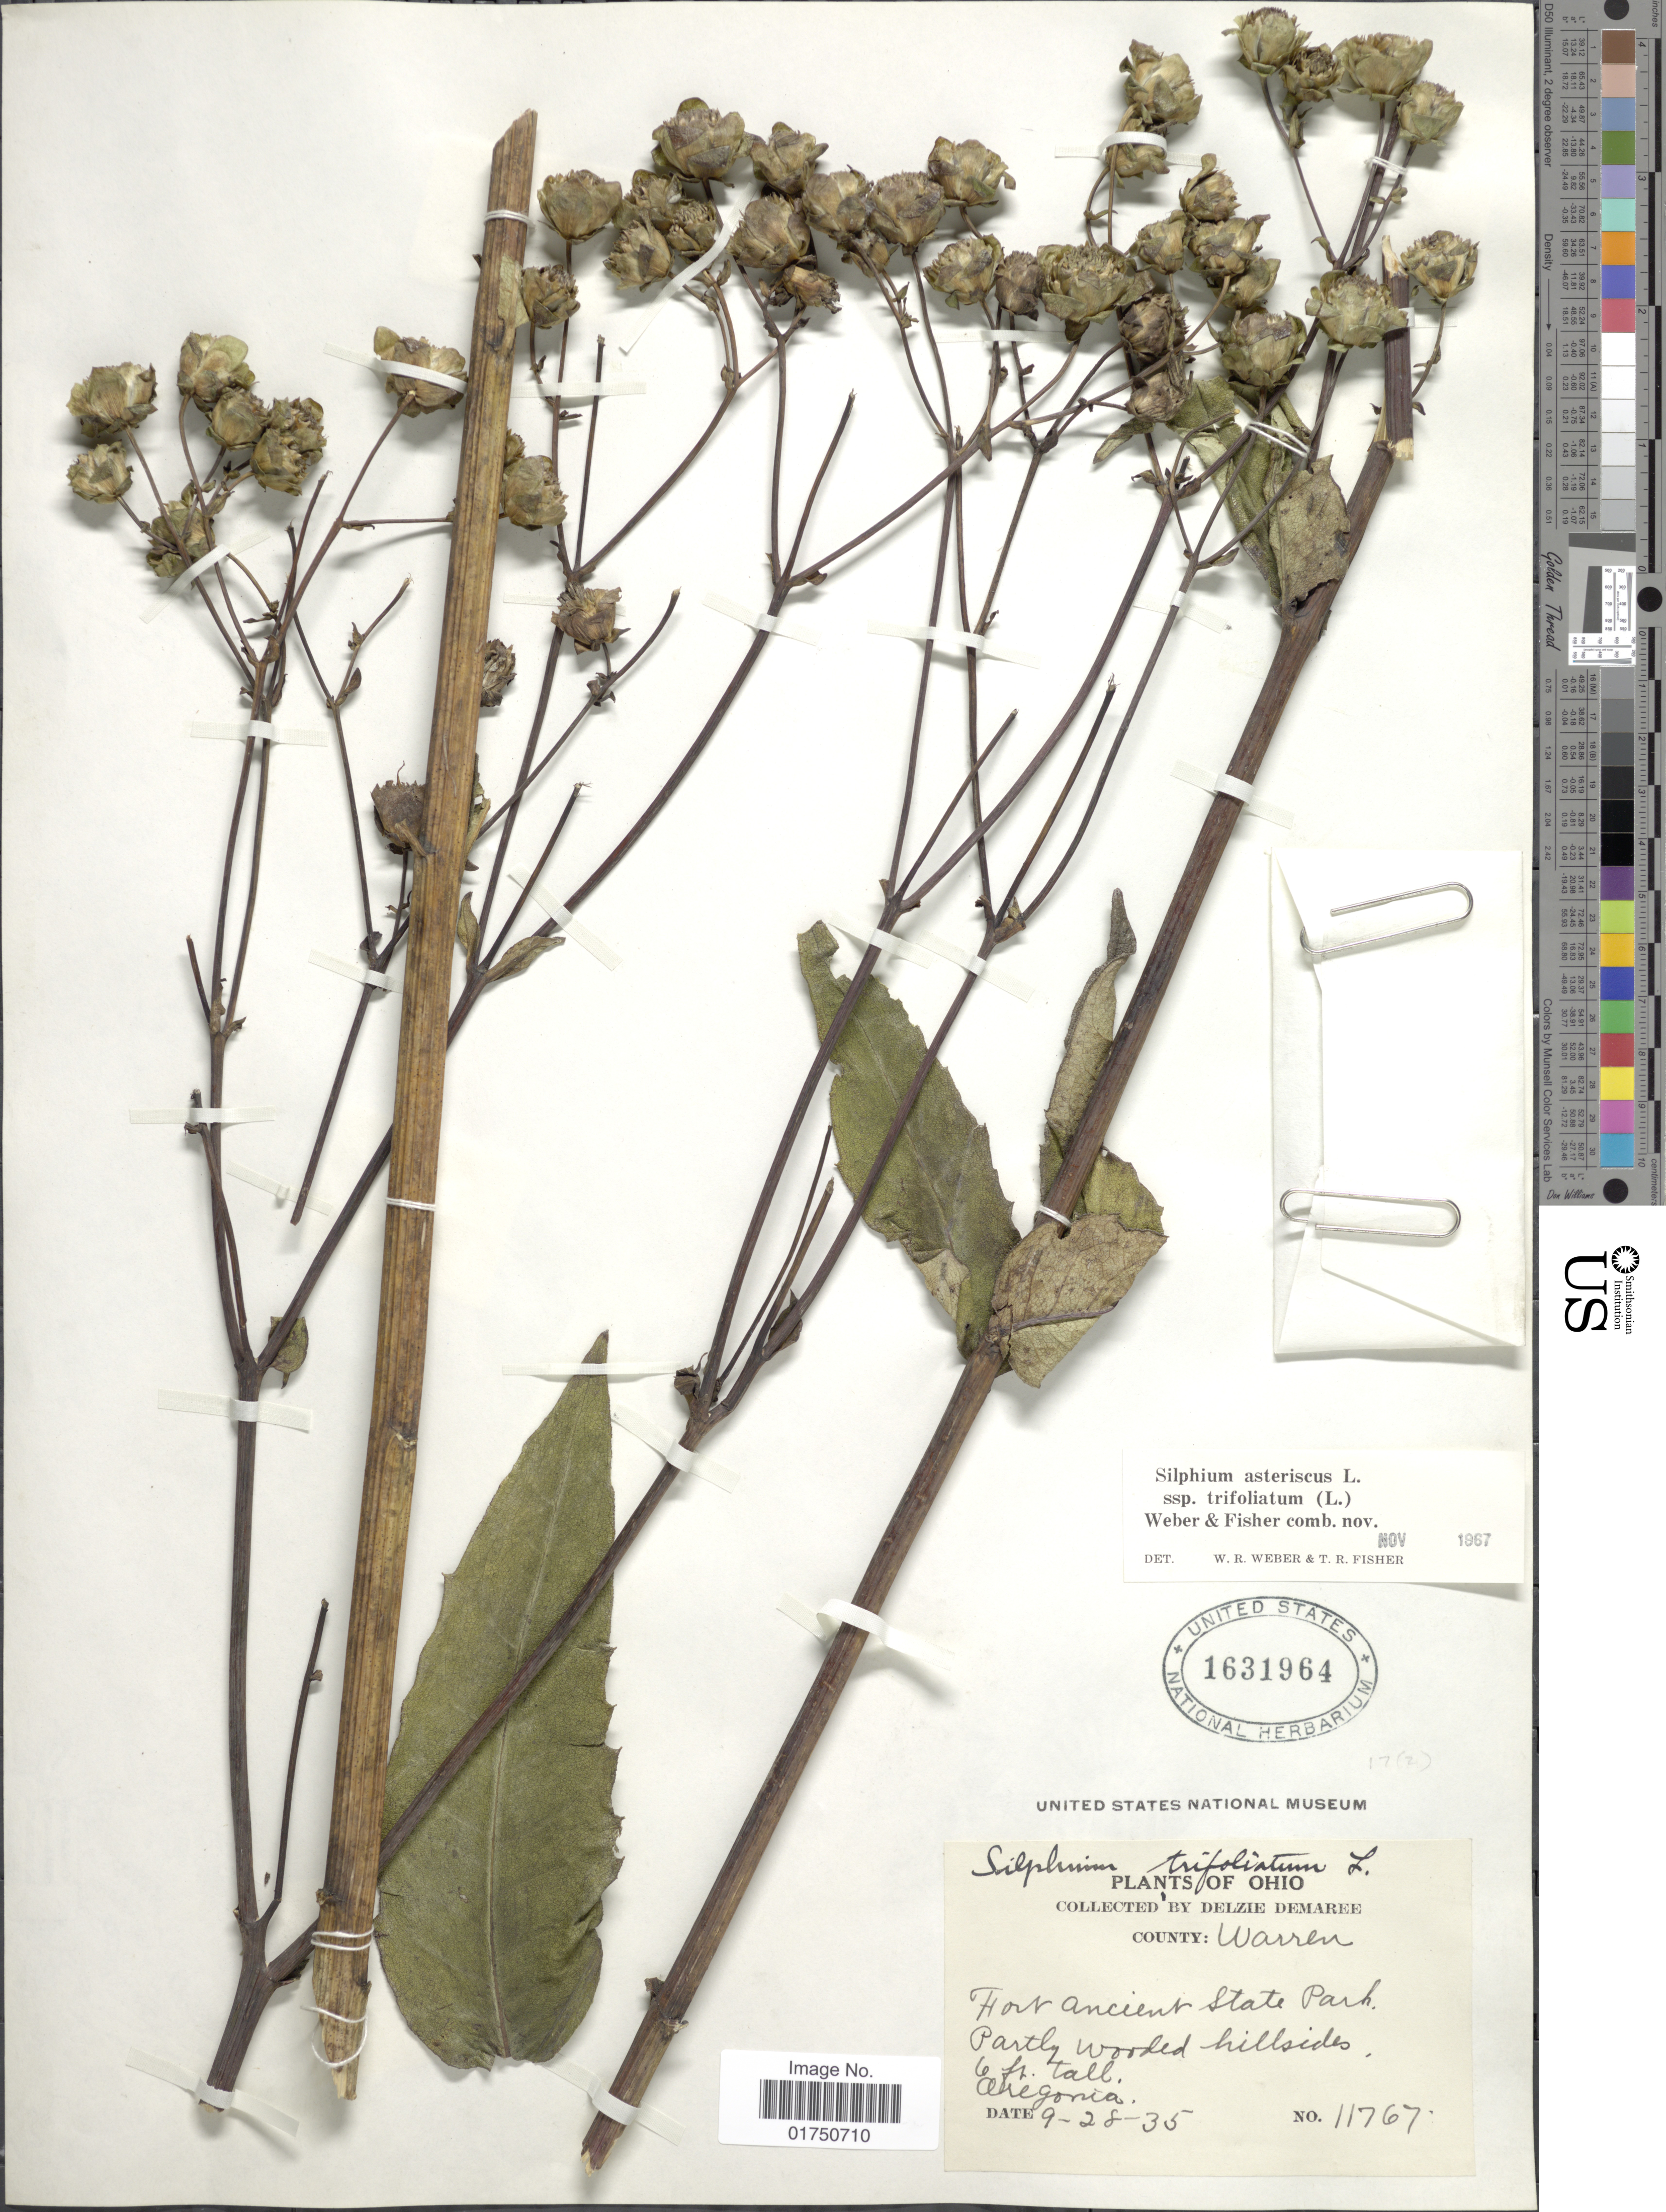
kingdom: Plantae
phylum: Tracheophyta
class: Magnoliopsida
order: Asterales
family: Asteraceae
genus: Silphium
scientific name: Silphium asteriscus var. trifoliatum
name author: (L.) Clevinger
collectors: D. Demaree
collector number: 11767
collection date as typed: Transcribed d/m/y: 28/9/35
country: United States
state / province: Ohio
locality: County: Warren. Partly wooded hillsides, Oregonia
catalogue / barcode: US 1631964